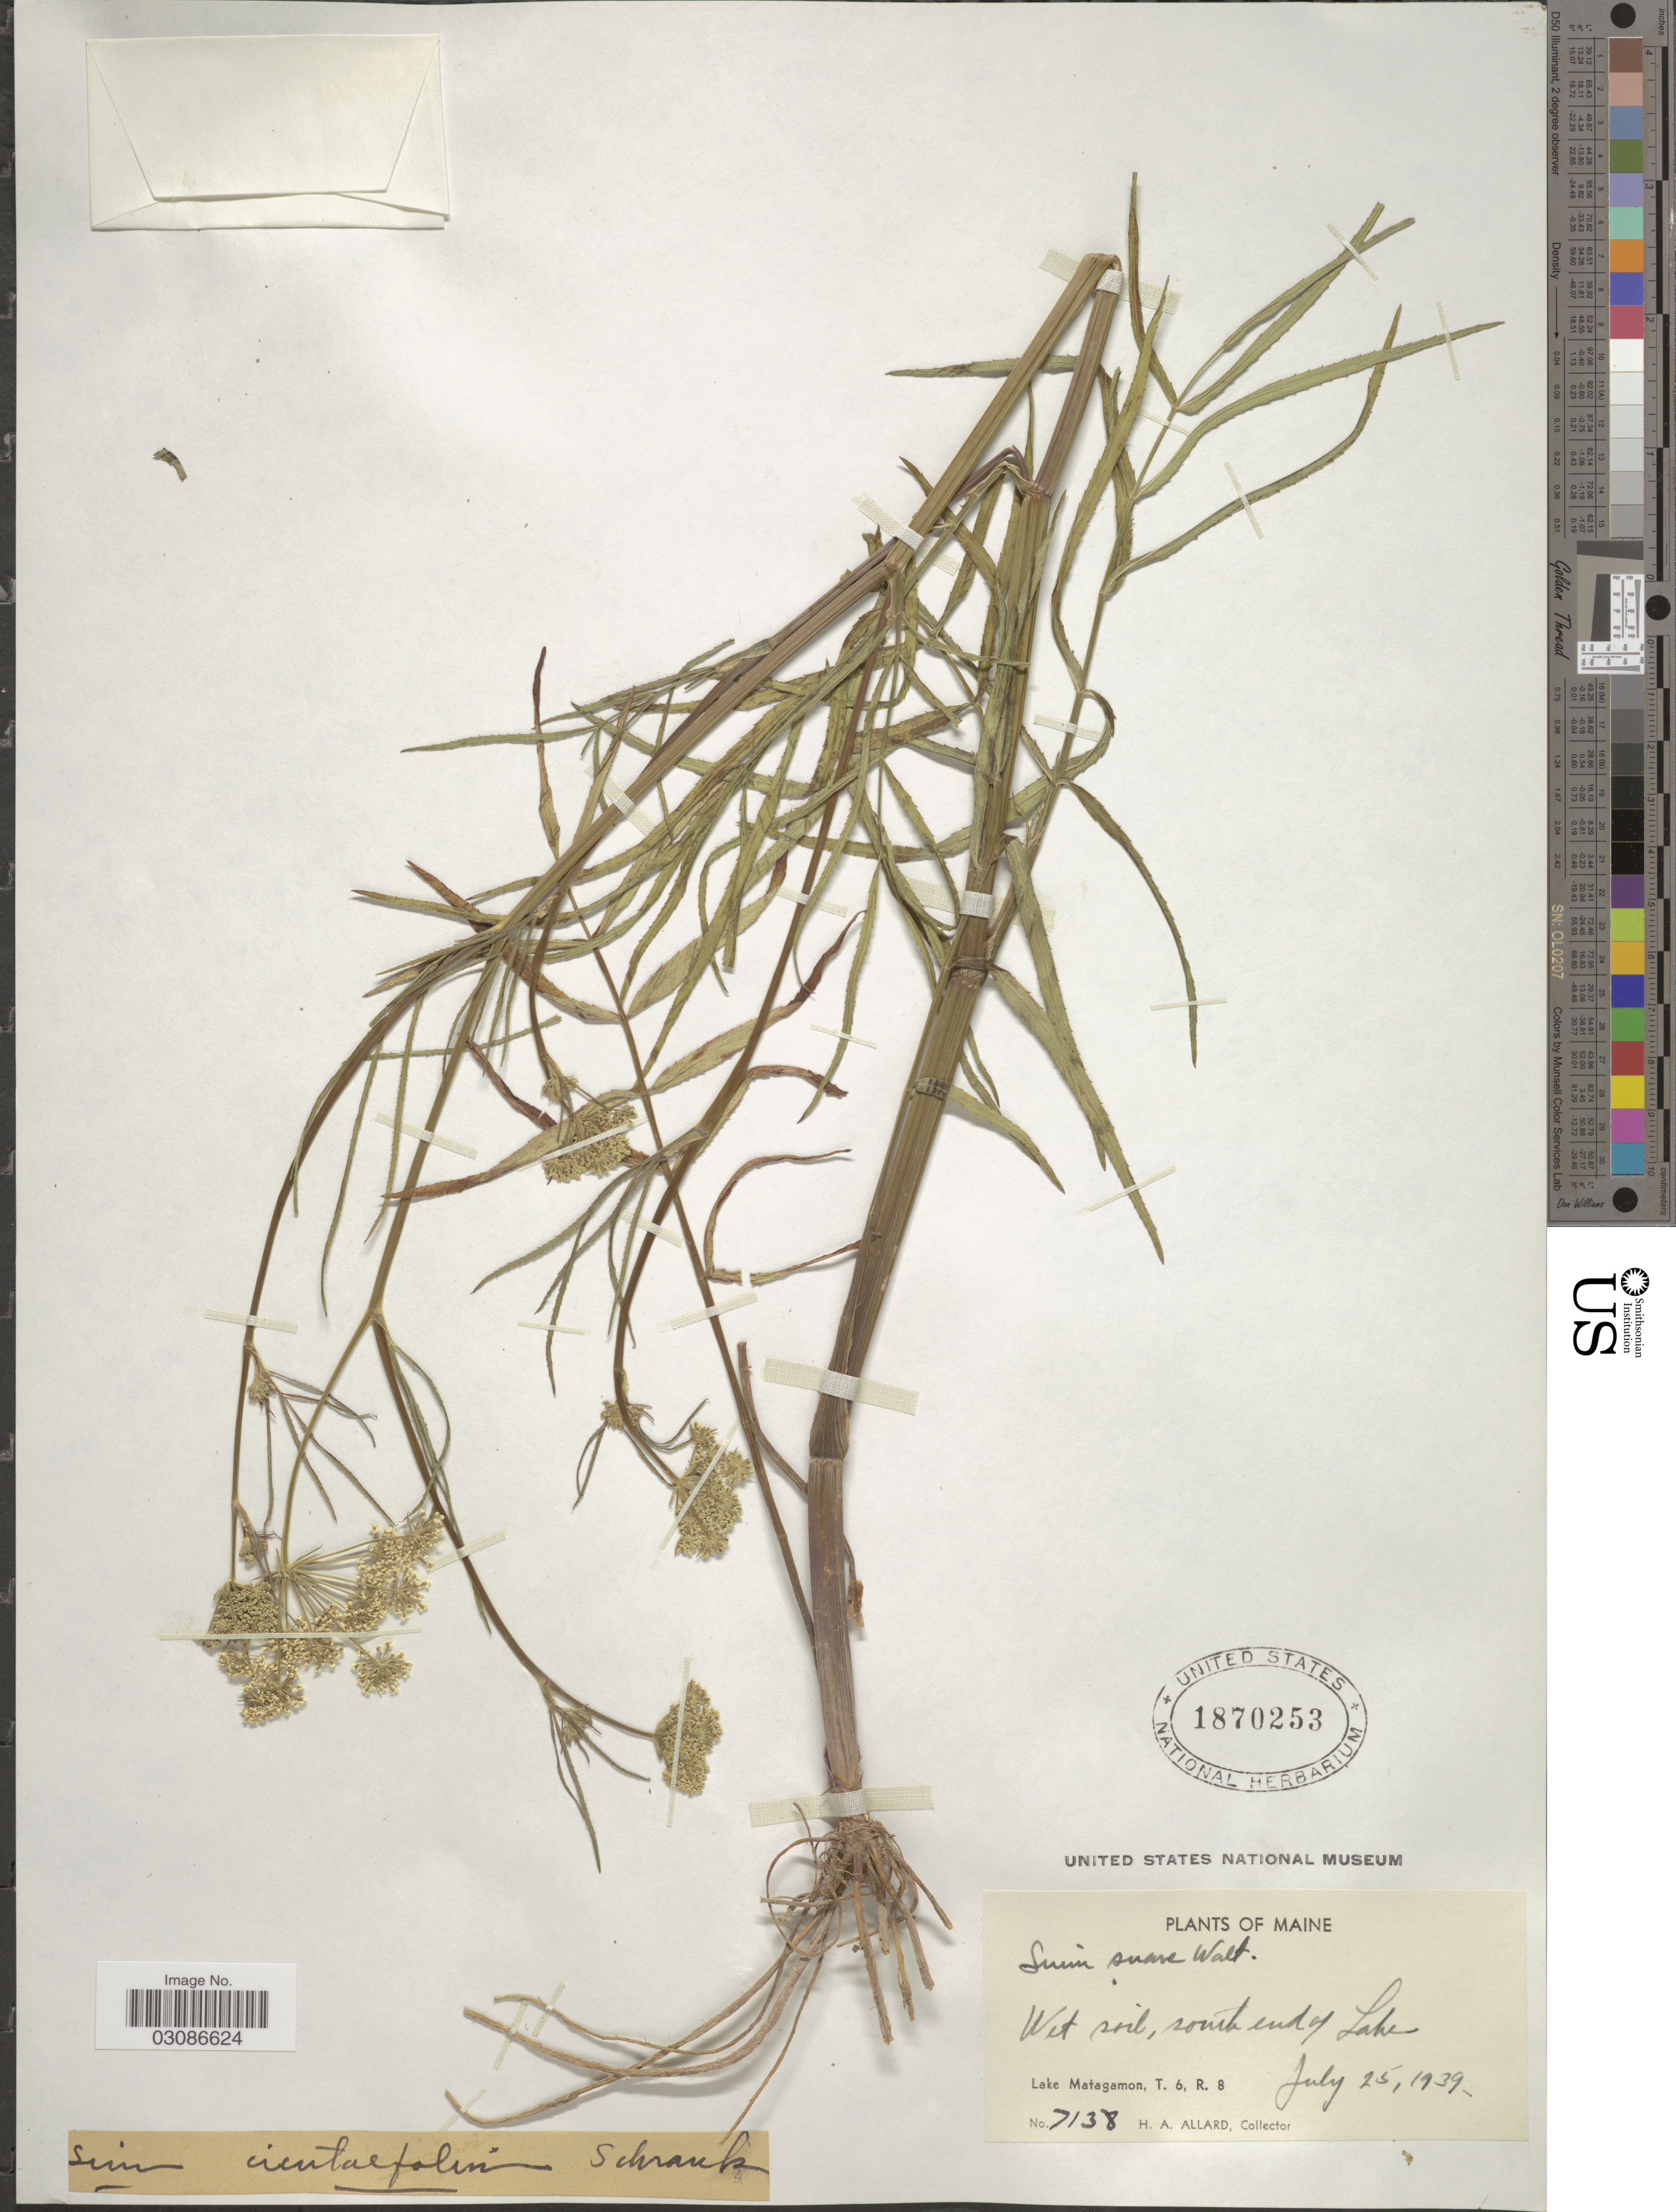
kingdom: Plantae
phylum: Tracheophyta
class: Magnoliopsida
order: Apiales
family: Apiaceae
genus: Sium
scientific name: Sium suave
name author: Walter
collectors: H. A. Allard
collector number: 7138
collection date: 1939-07-25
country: United States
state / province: Maine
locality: South end of Lake, Lake Matagamon, T. 6, R. 8.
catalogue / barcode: US 1870253